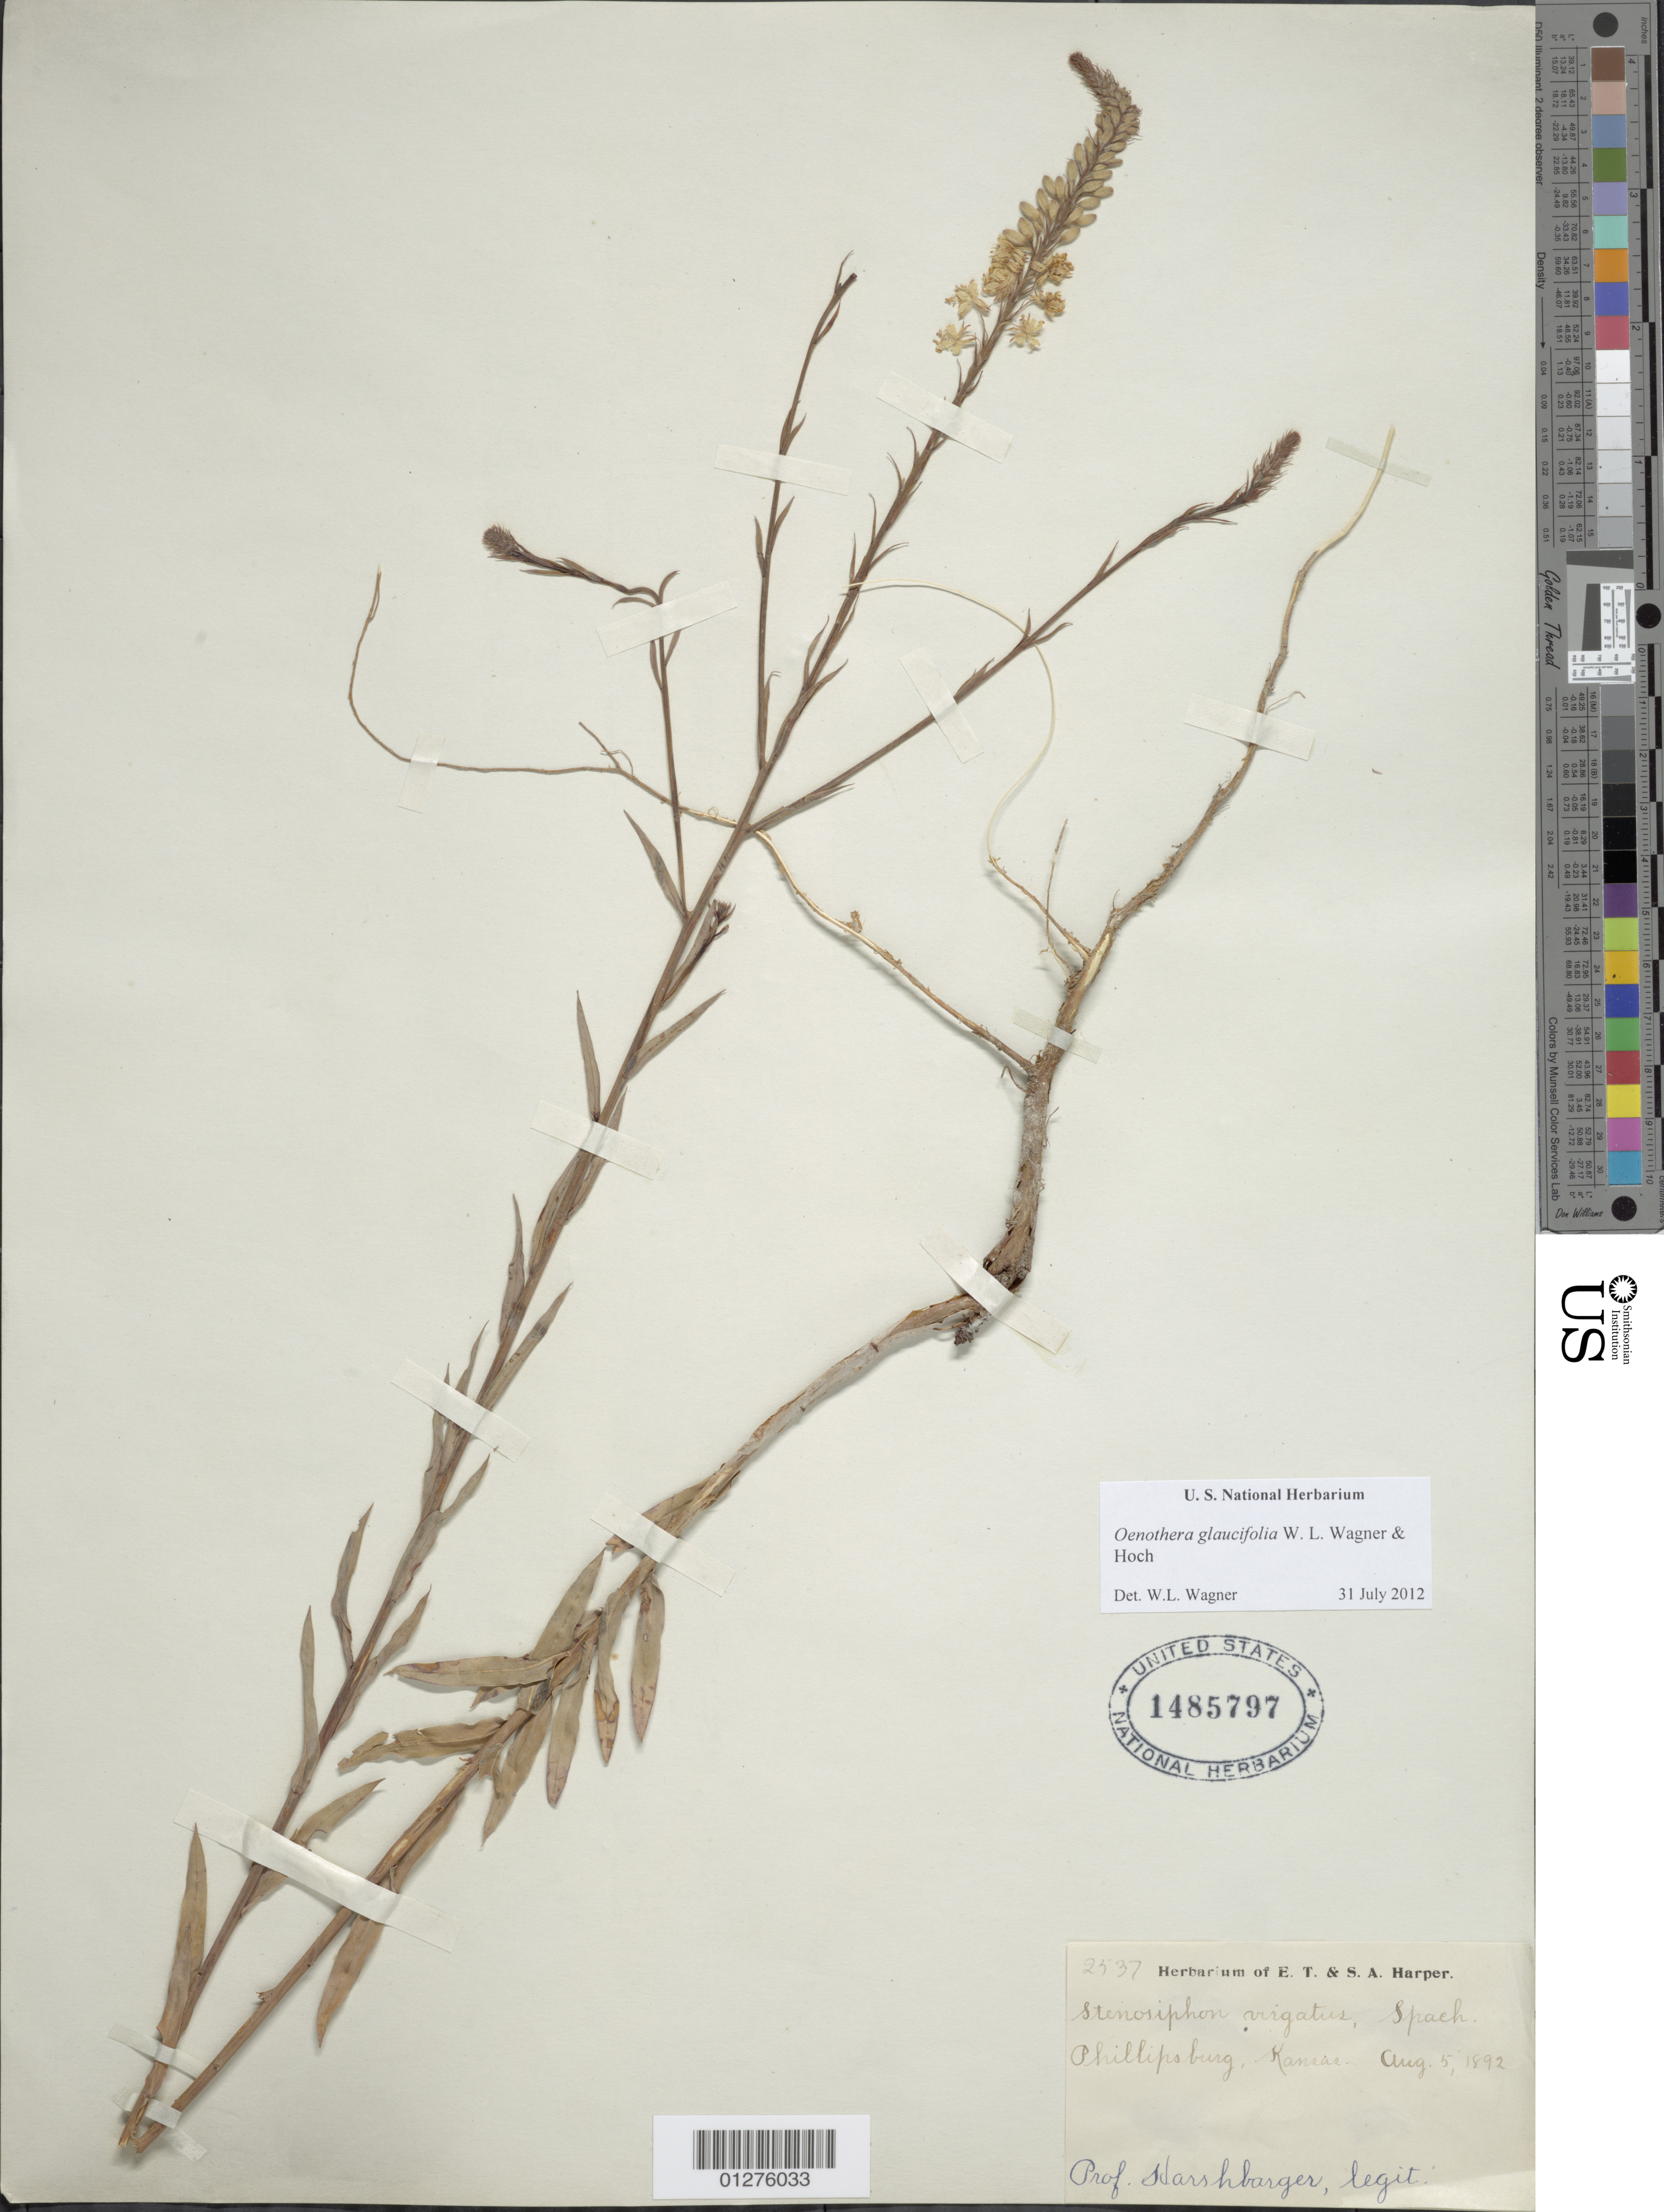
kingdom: Plantae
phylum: Tracheophyta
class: Magnoliopsida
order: Myrtales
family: Onagraceae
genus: Oenothera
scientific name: Oenothera glaucifolia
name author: W.L. Wagner & Hoch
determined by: Wagner, W. L., (BOT), Smithsonian Institution - National Museum of Natural History (UNITED STATES)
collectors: ex herb. E.T. Harper & ex herb. S.A. Harper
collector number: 2537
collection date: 1892-08-05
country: United States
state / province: Kansas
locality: Phillipsburg.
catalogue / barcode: US 1485797